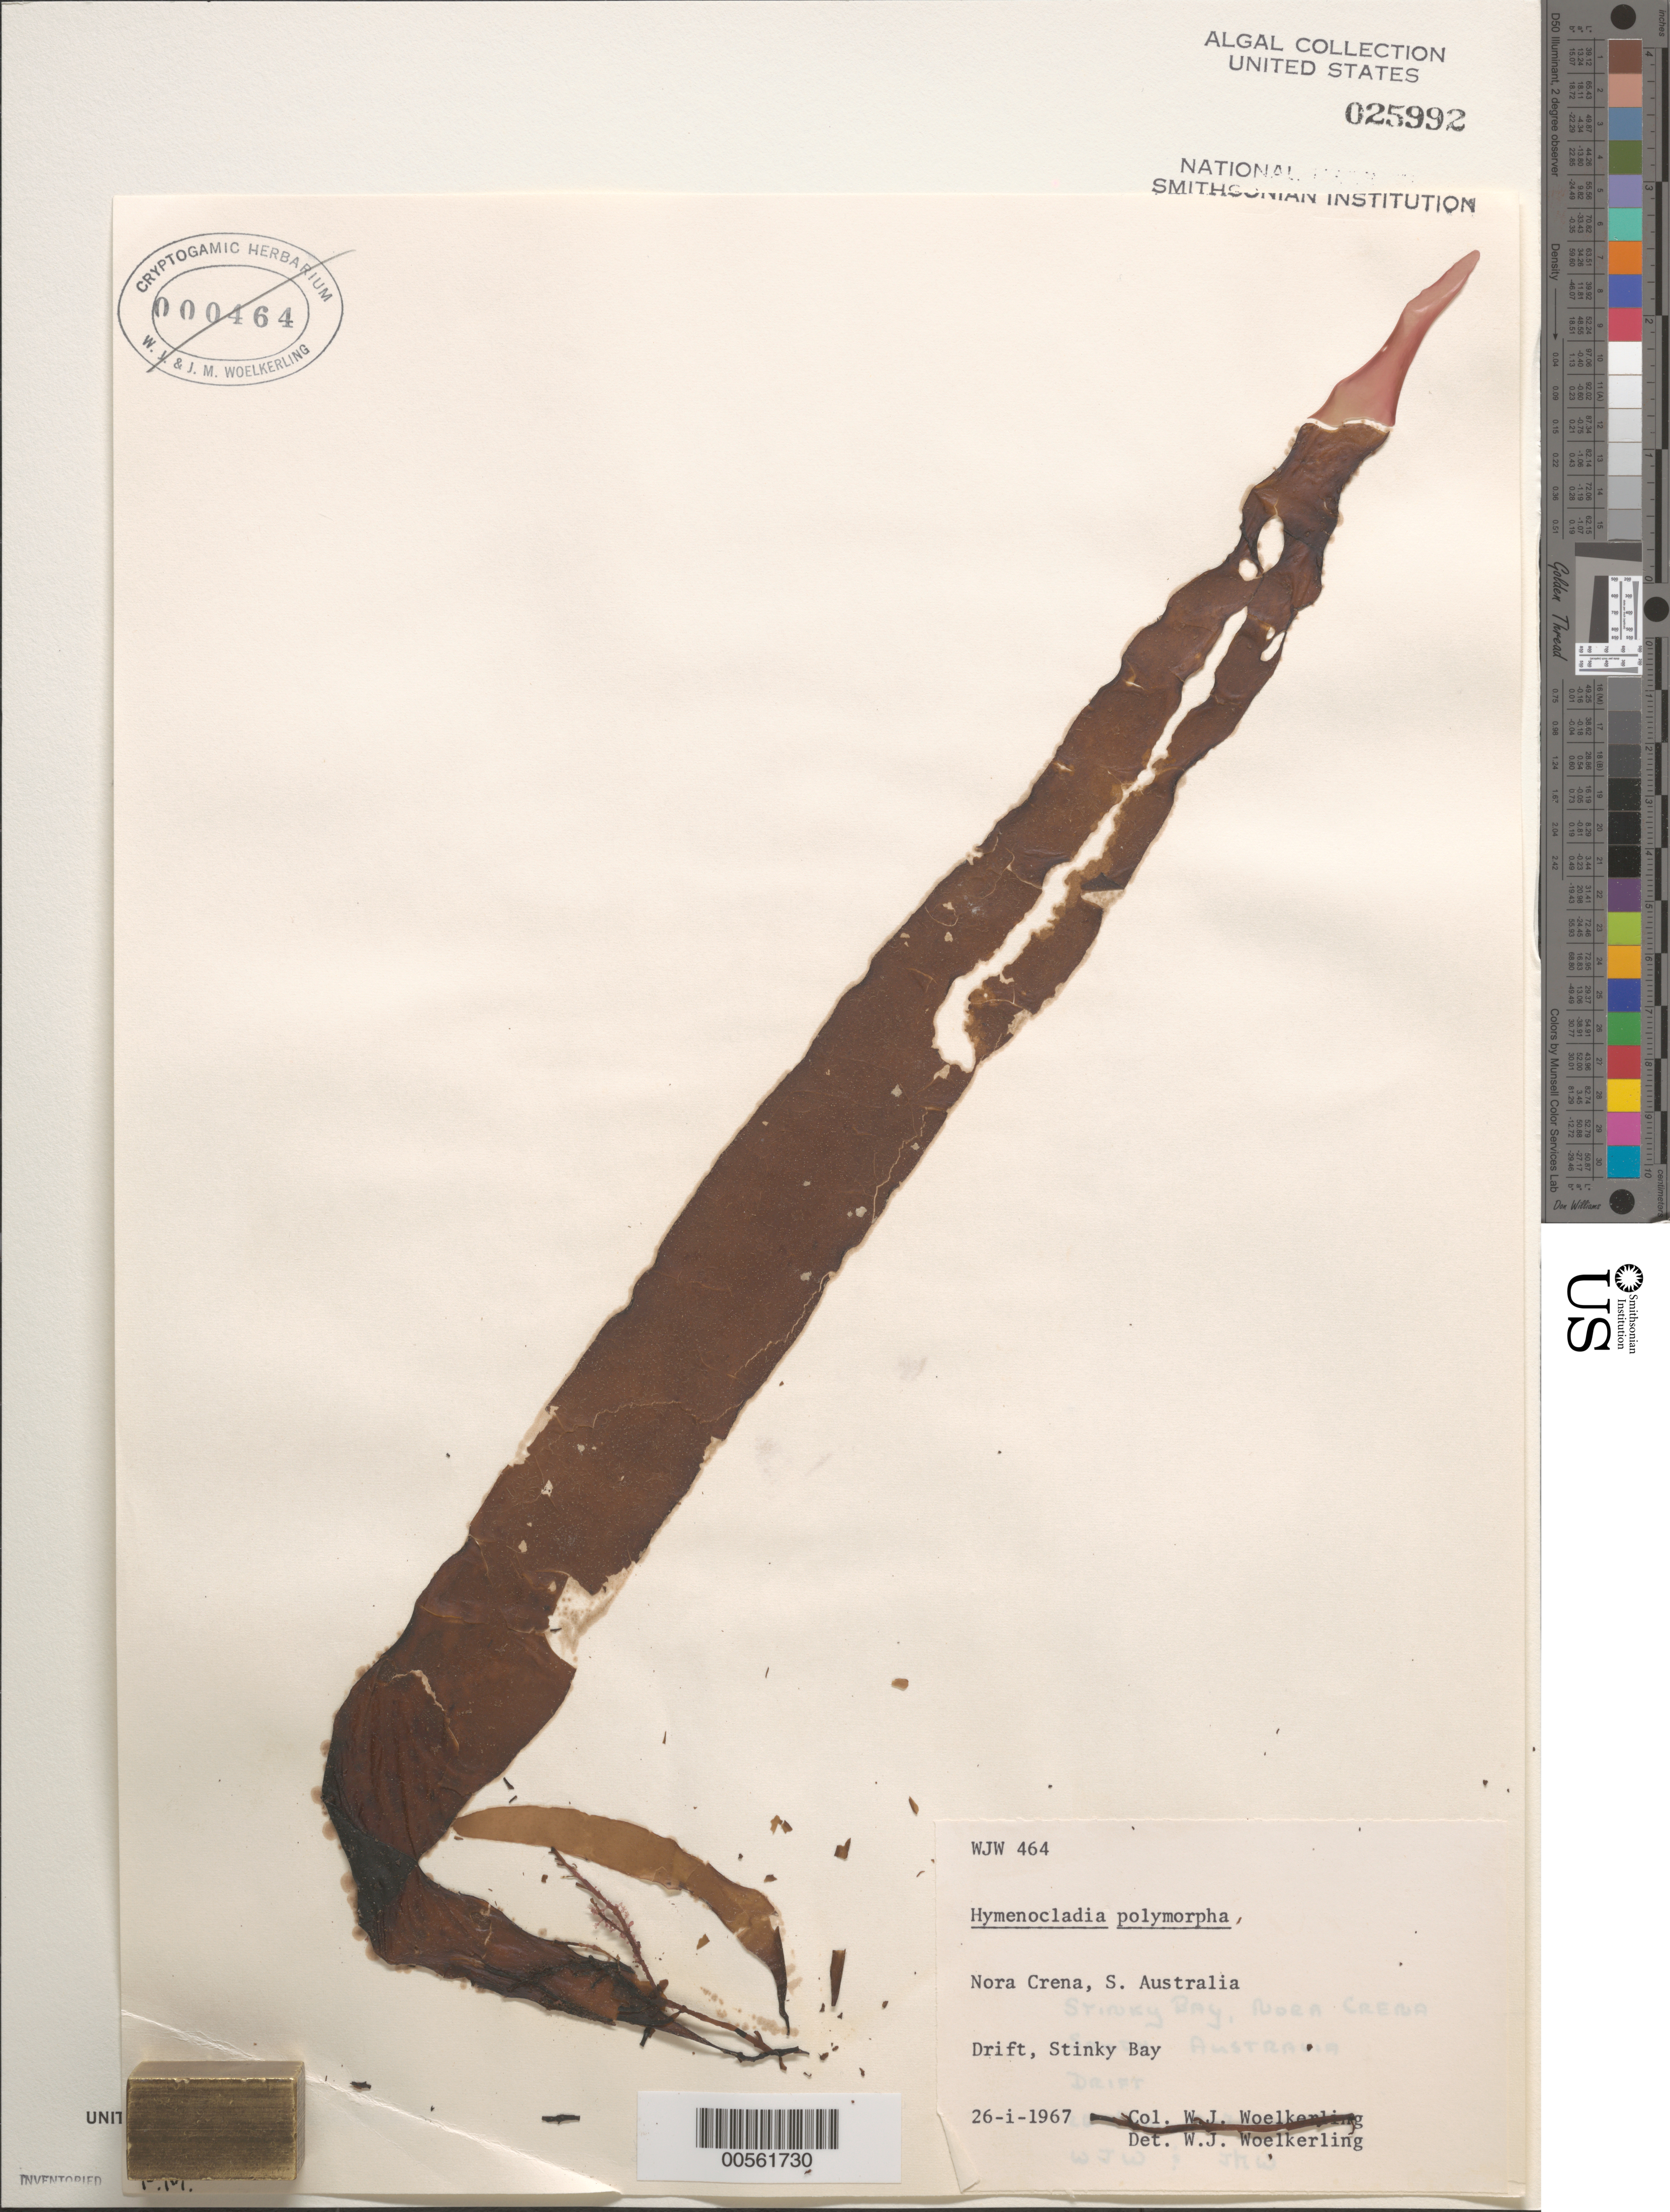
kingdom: Plantae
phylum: Rhodophyta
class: Florideophyceae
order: Rhodymeniales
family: Hymenocladiaceae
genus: Hymenocladia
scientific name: Hymenocladia chondricola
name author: (Sonder) J.A. Lewis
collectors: W. Woelkerling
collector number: WJW 464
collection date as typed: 26 Jan 1967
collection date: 1967-01-26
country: Australia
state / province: South Australia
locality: Stinky bay, nora creina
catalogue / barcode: US 25992